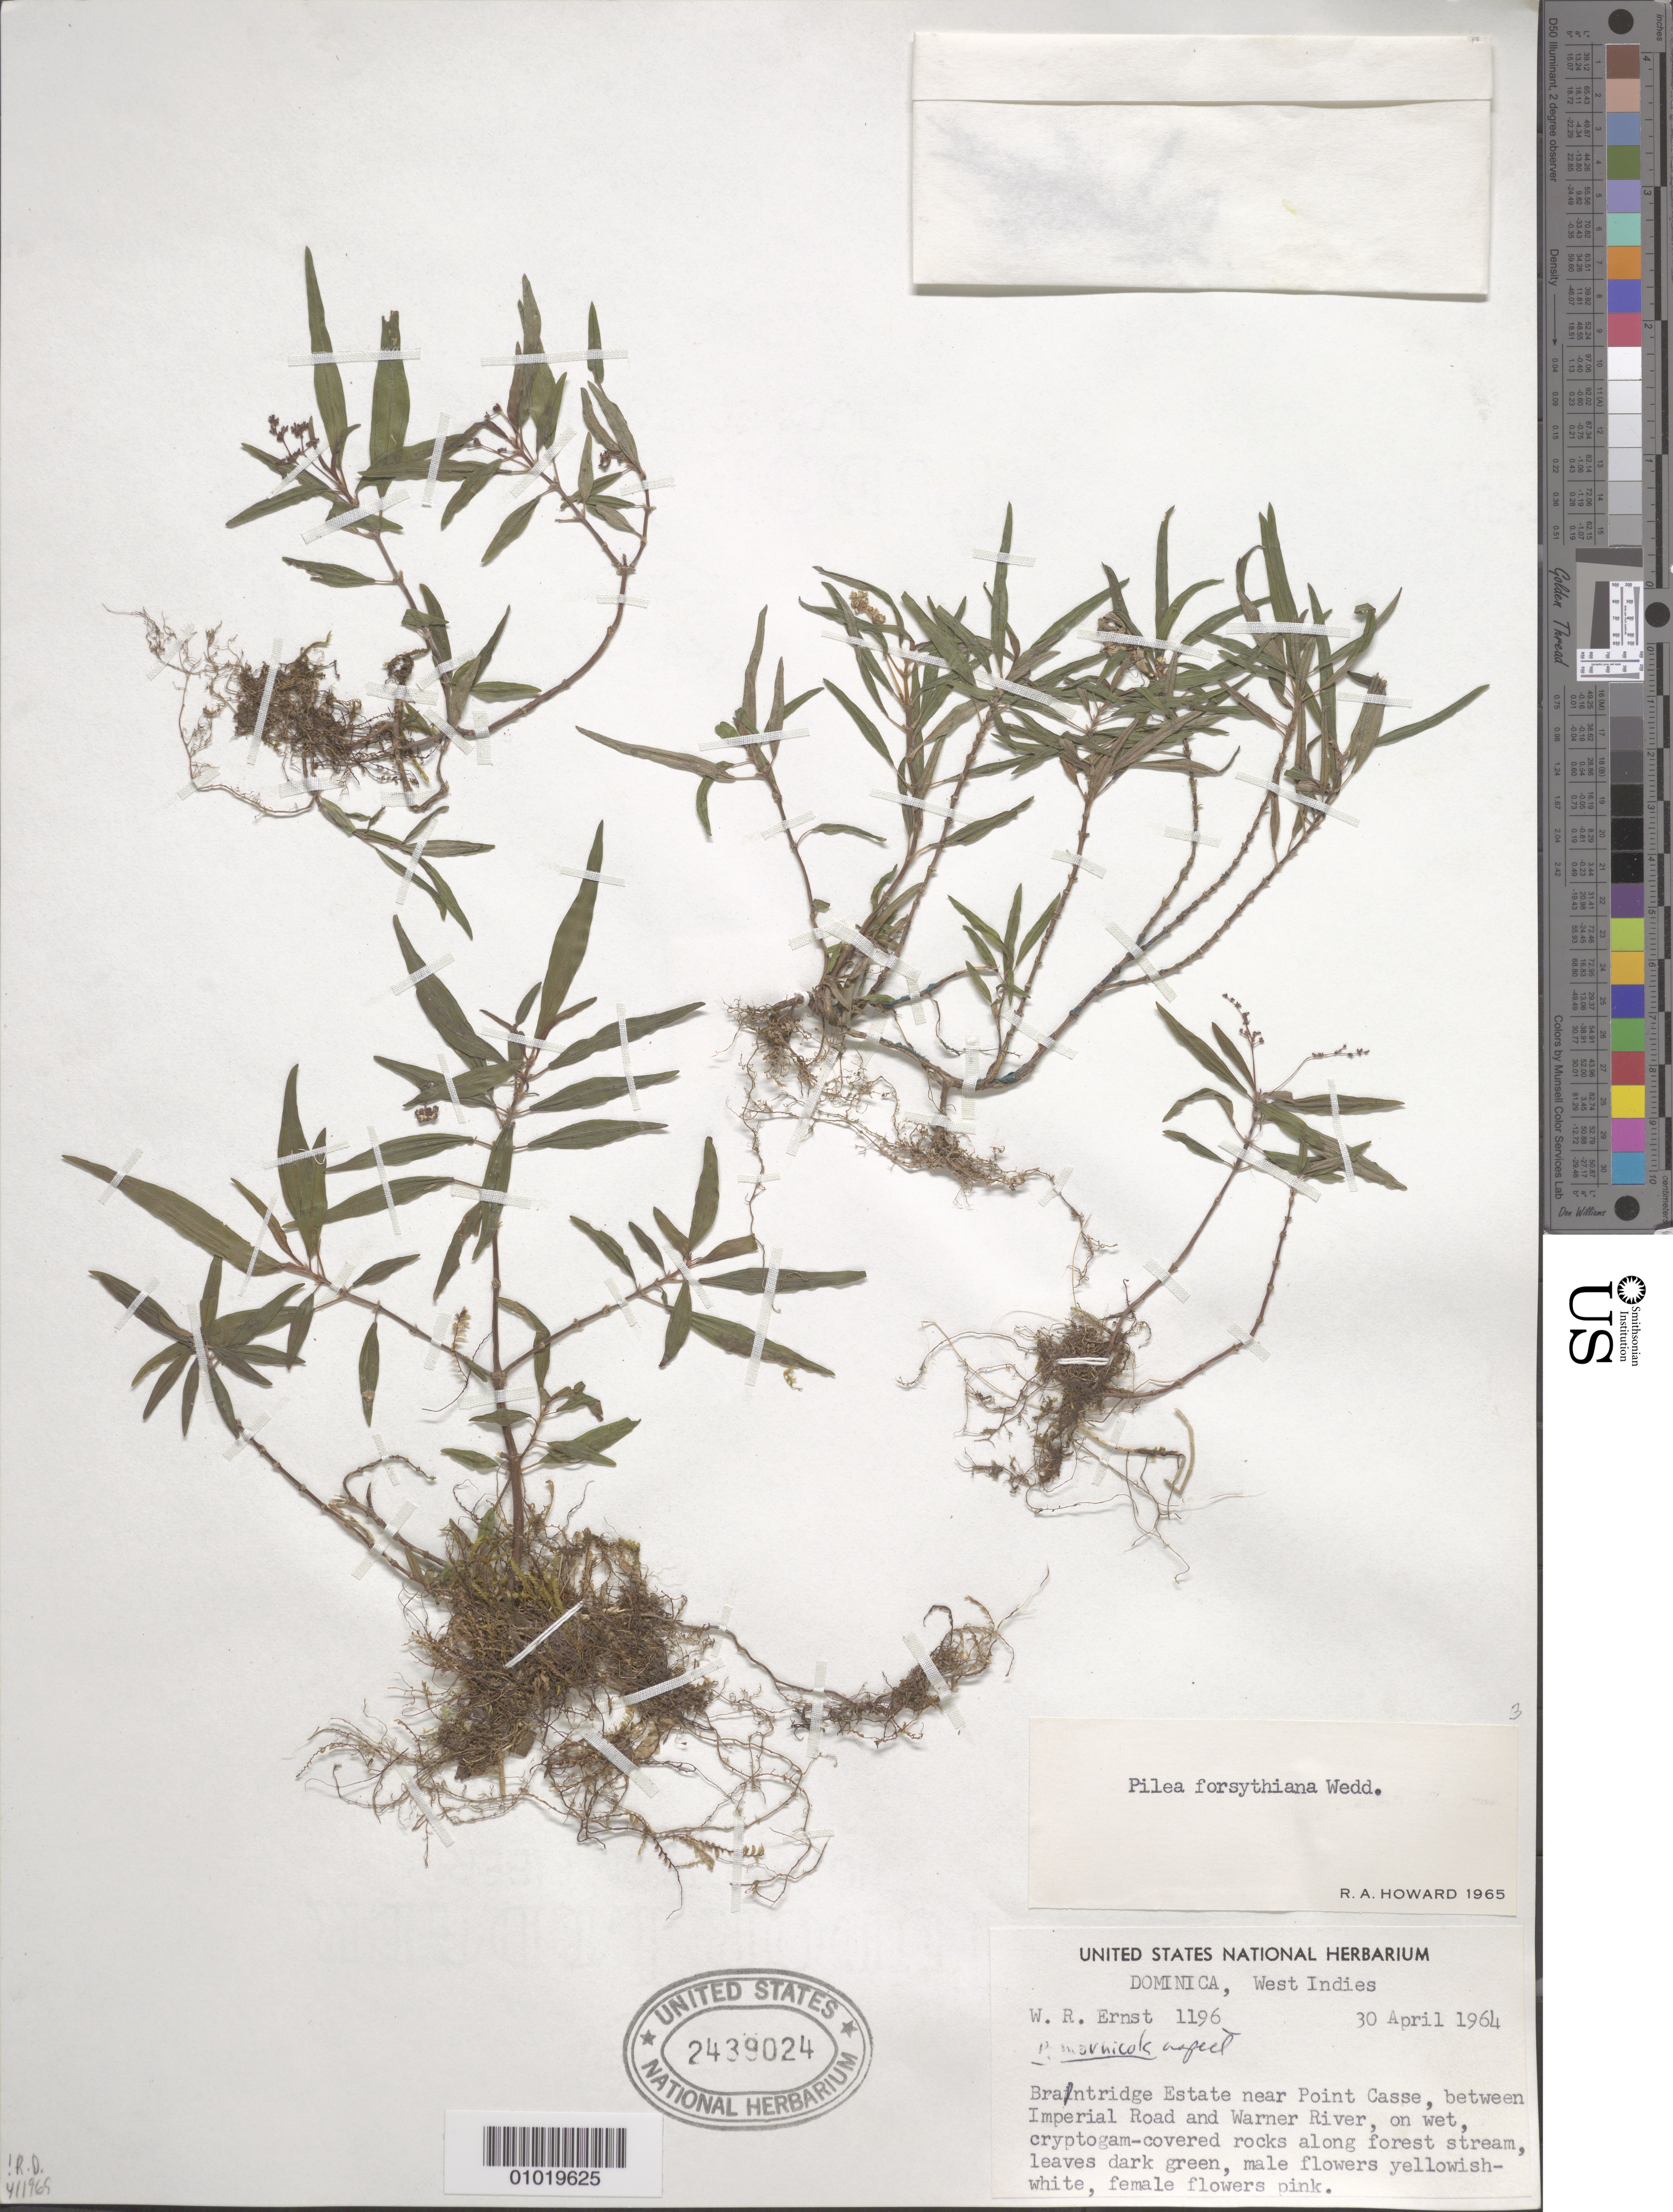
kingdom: Plantae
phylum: Tracheophyta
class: Magnoliopsida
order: Rosales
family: Urticaceae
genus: Pilea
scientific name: Pilea forsythiana var. forsythiana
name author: Wedd.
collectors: W. R. Ernst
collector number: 1196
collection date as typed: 30 Apr 1964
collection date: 1964-04-30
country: Dominica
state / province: St. Paul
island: Dominica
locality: Brantridge Estate near Point Casse, between Imperial Road and Warner River, on wet, cryptogram-covered rocks along forest stream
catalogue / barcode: US 2439024